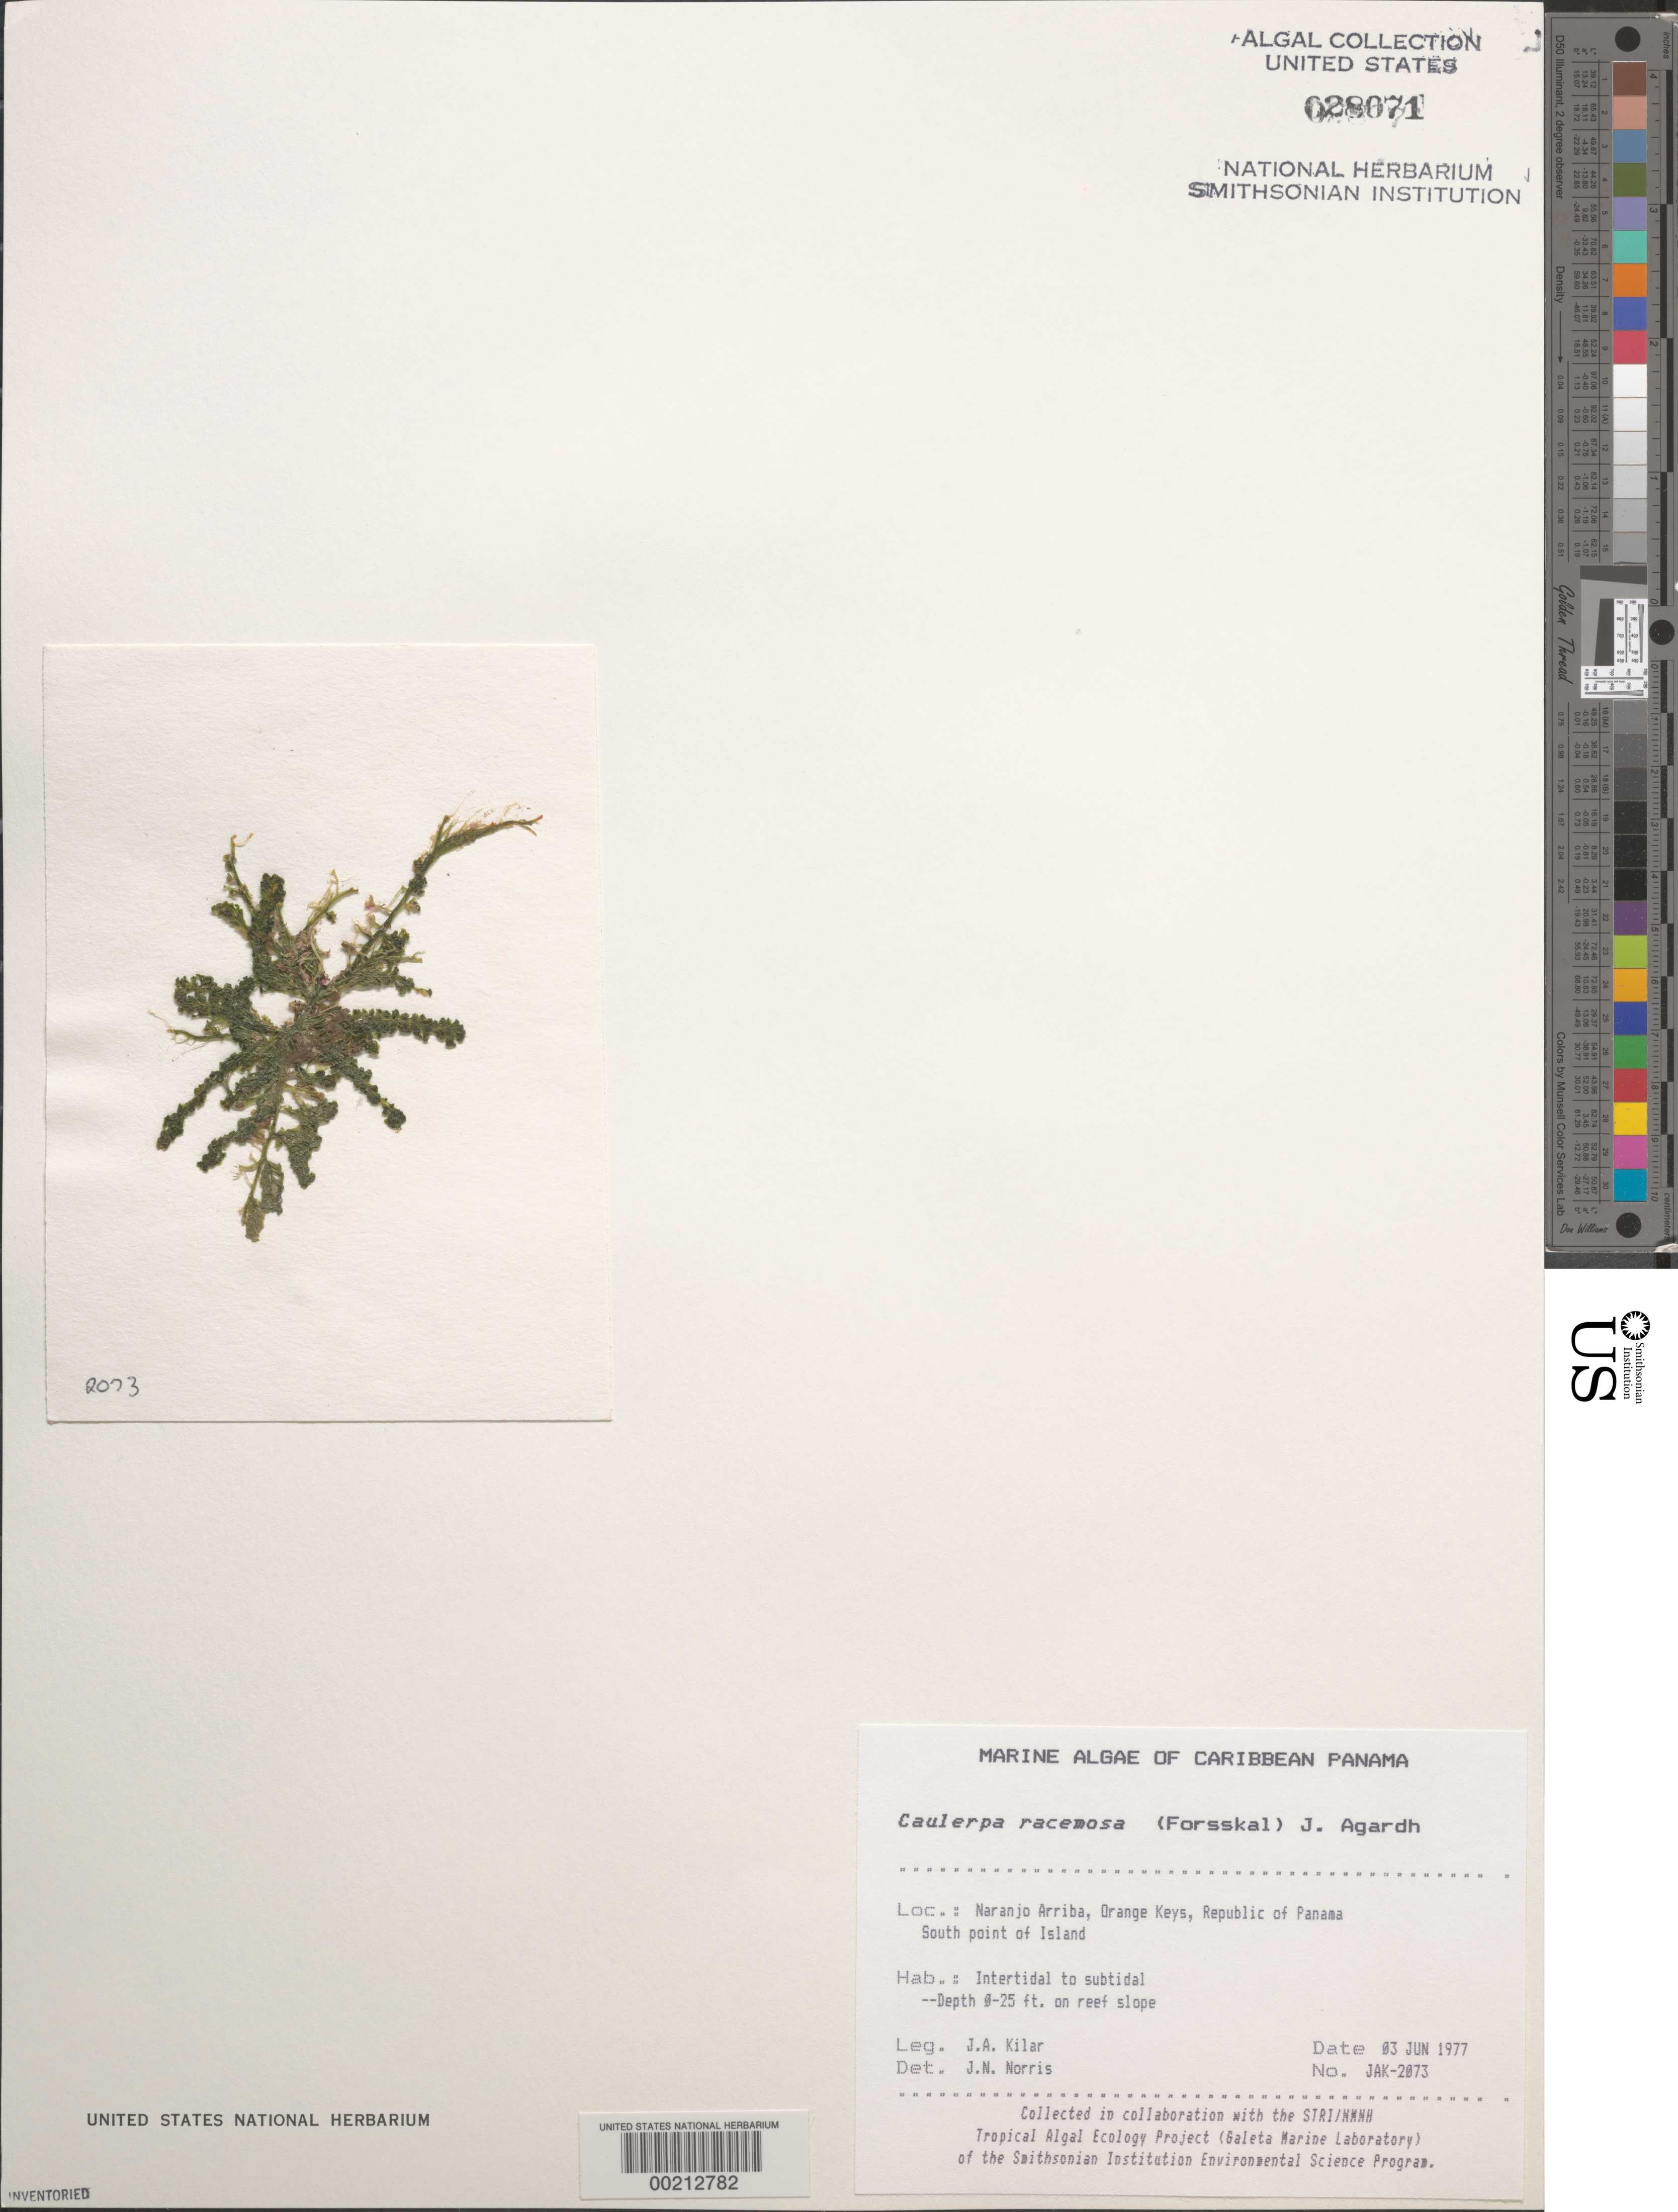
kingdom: Plantae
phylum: Chlorophyta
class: Ulvophyceae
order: Bryopsidales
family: Caulerpaceae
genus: Caulerpa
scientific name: Caulerpa racemosa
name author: (Forssk.) J. Agardh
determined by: Norris, James N.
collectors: J. A. Kilar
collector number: JAK-2073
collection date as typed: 03 Jun 1977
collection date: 1977-06-03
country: Panama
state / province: Colón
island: Naranjo Abajo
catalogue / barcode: US 28071